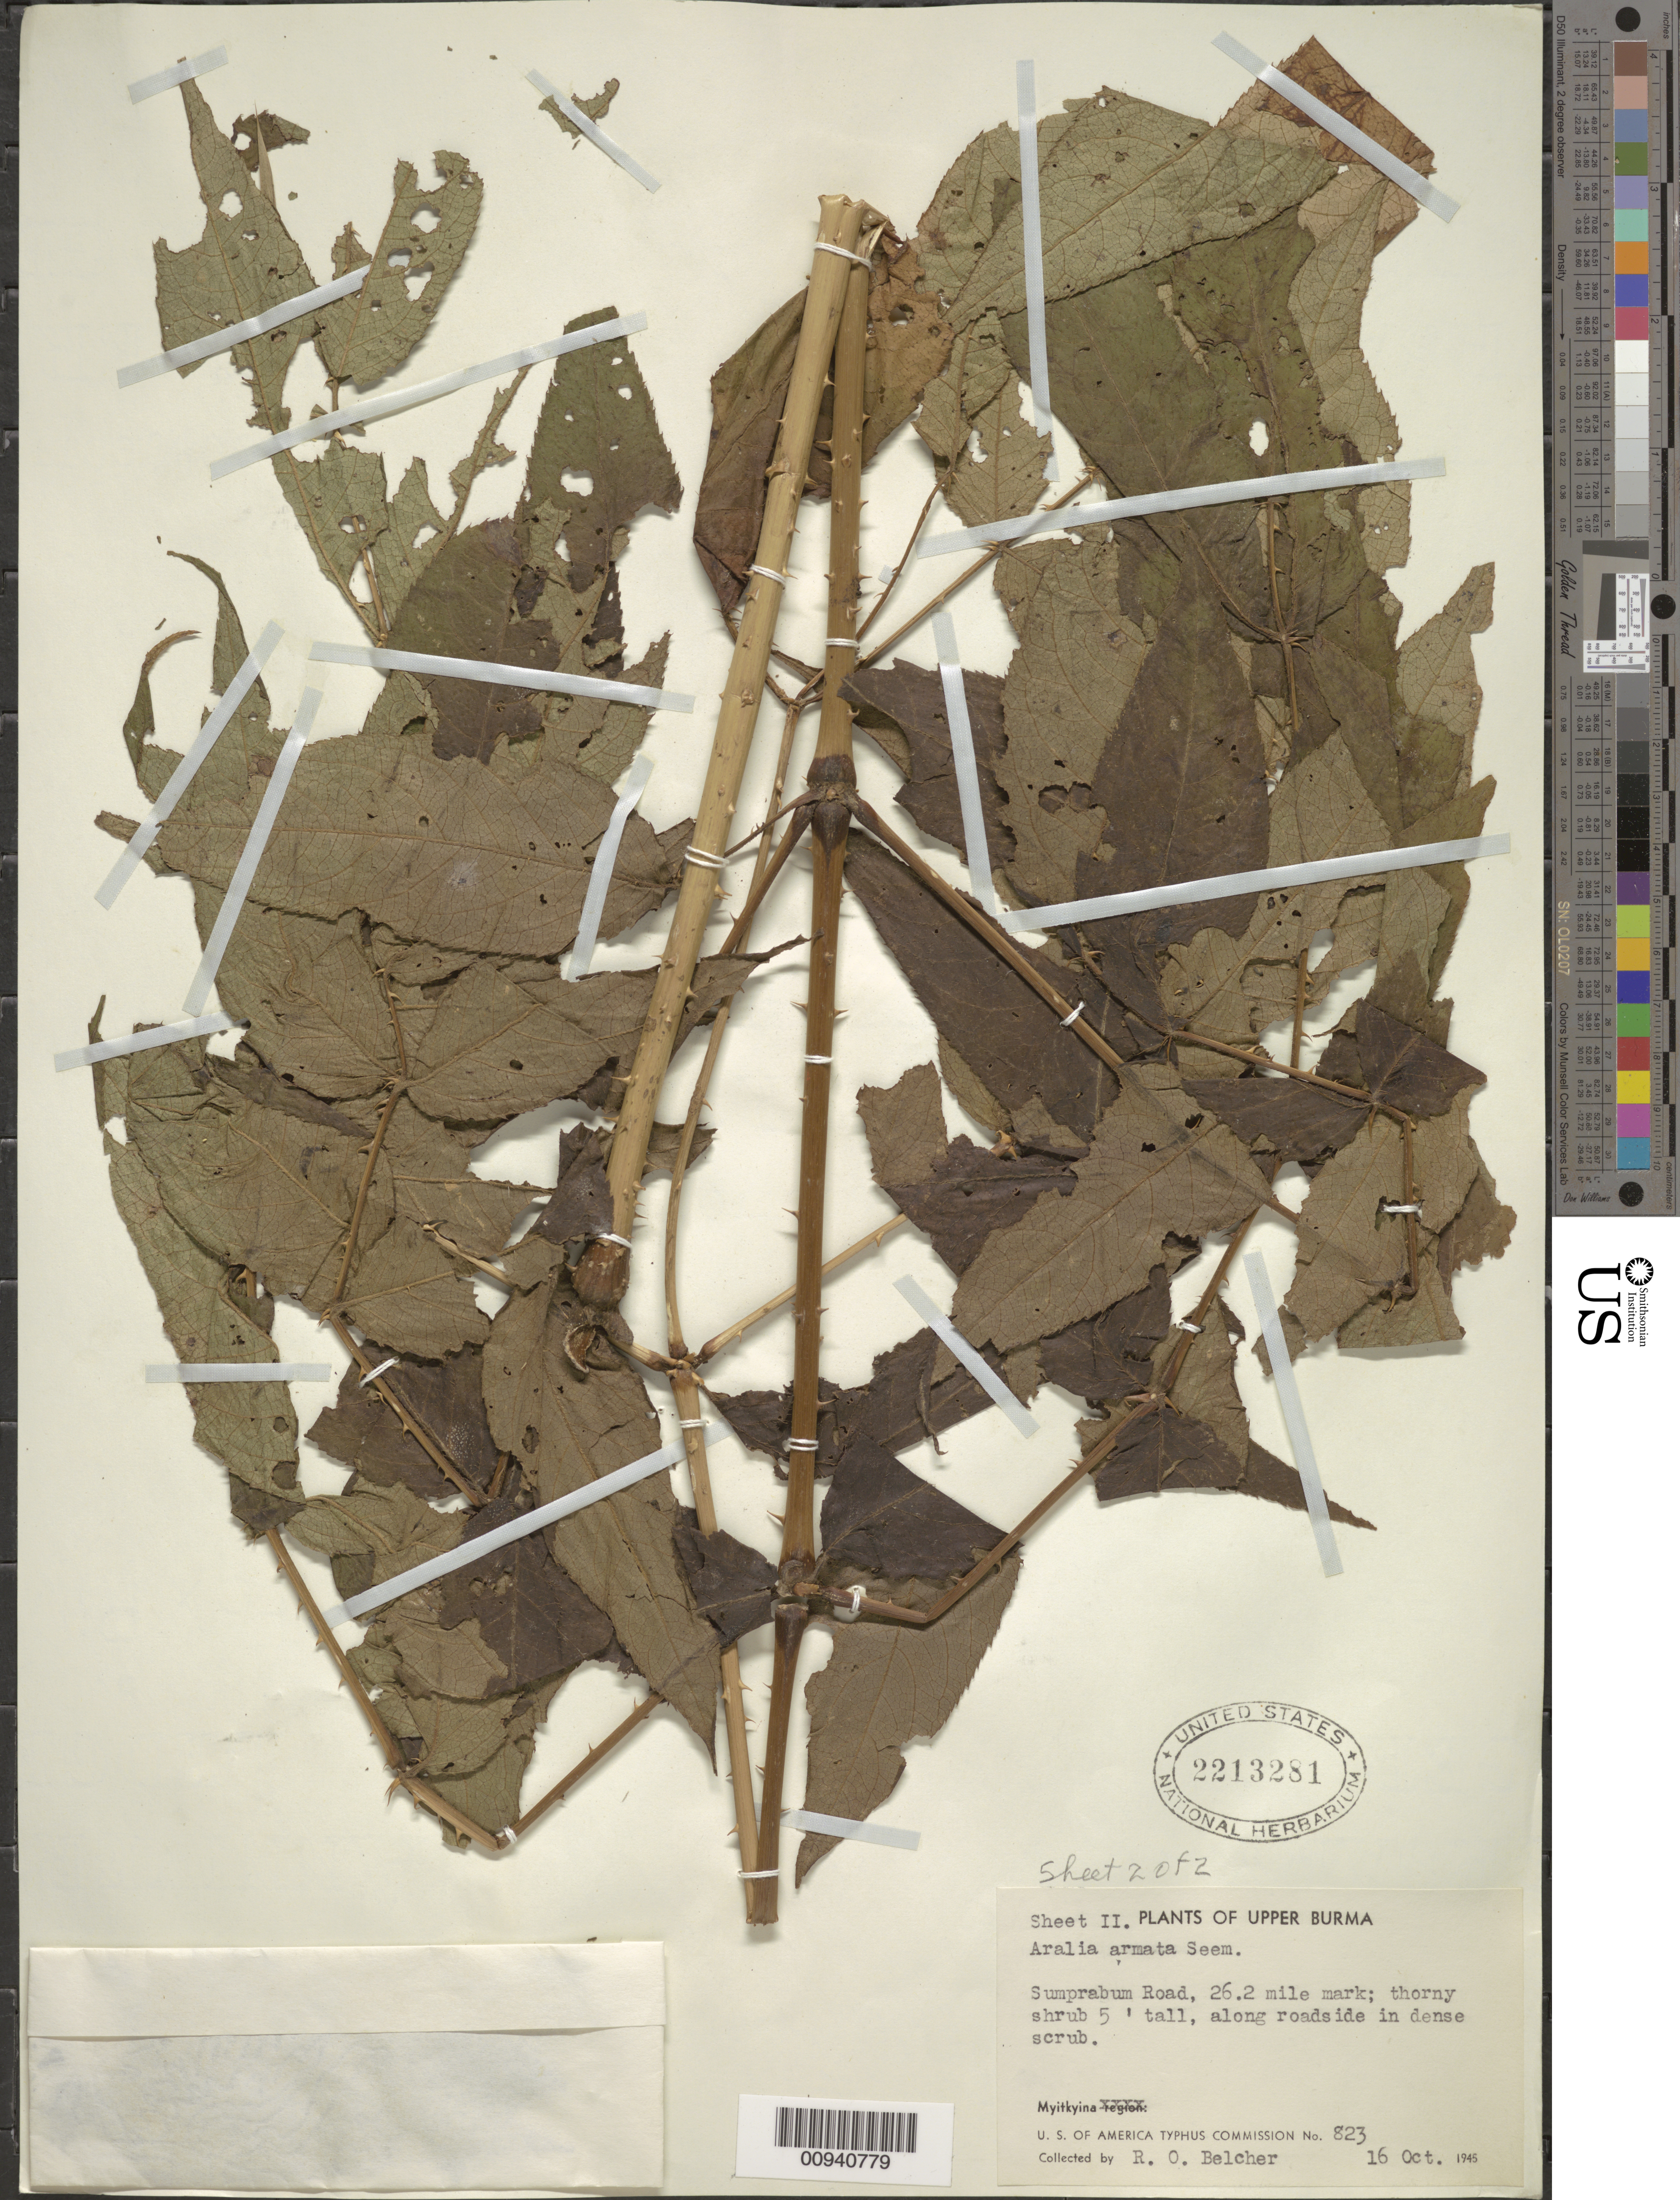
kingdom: Plantae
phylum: Tracheophyta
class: Magnoliopsida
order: Apiales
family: Araliaceae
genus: Aralia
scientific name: Aralia armata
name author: (Wall.) Seem.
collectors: R. Belcher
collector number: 823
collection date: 1945-10-16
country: Myanmar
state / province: Kachin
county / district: Myitkyina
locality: Sumprabum Road, 26.2 mile mark; thorny shrub 5' tall, along roadside in dense scrub.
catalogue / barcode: US 2213281